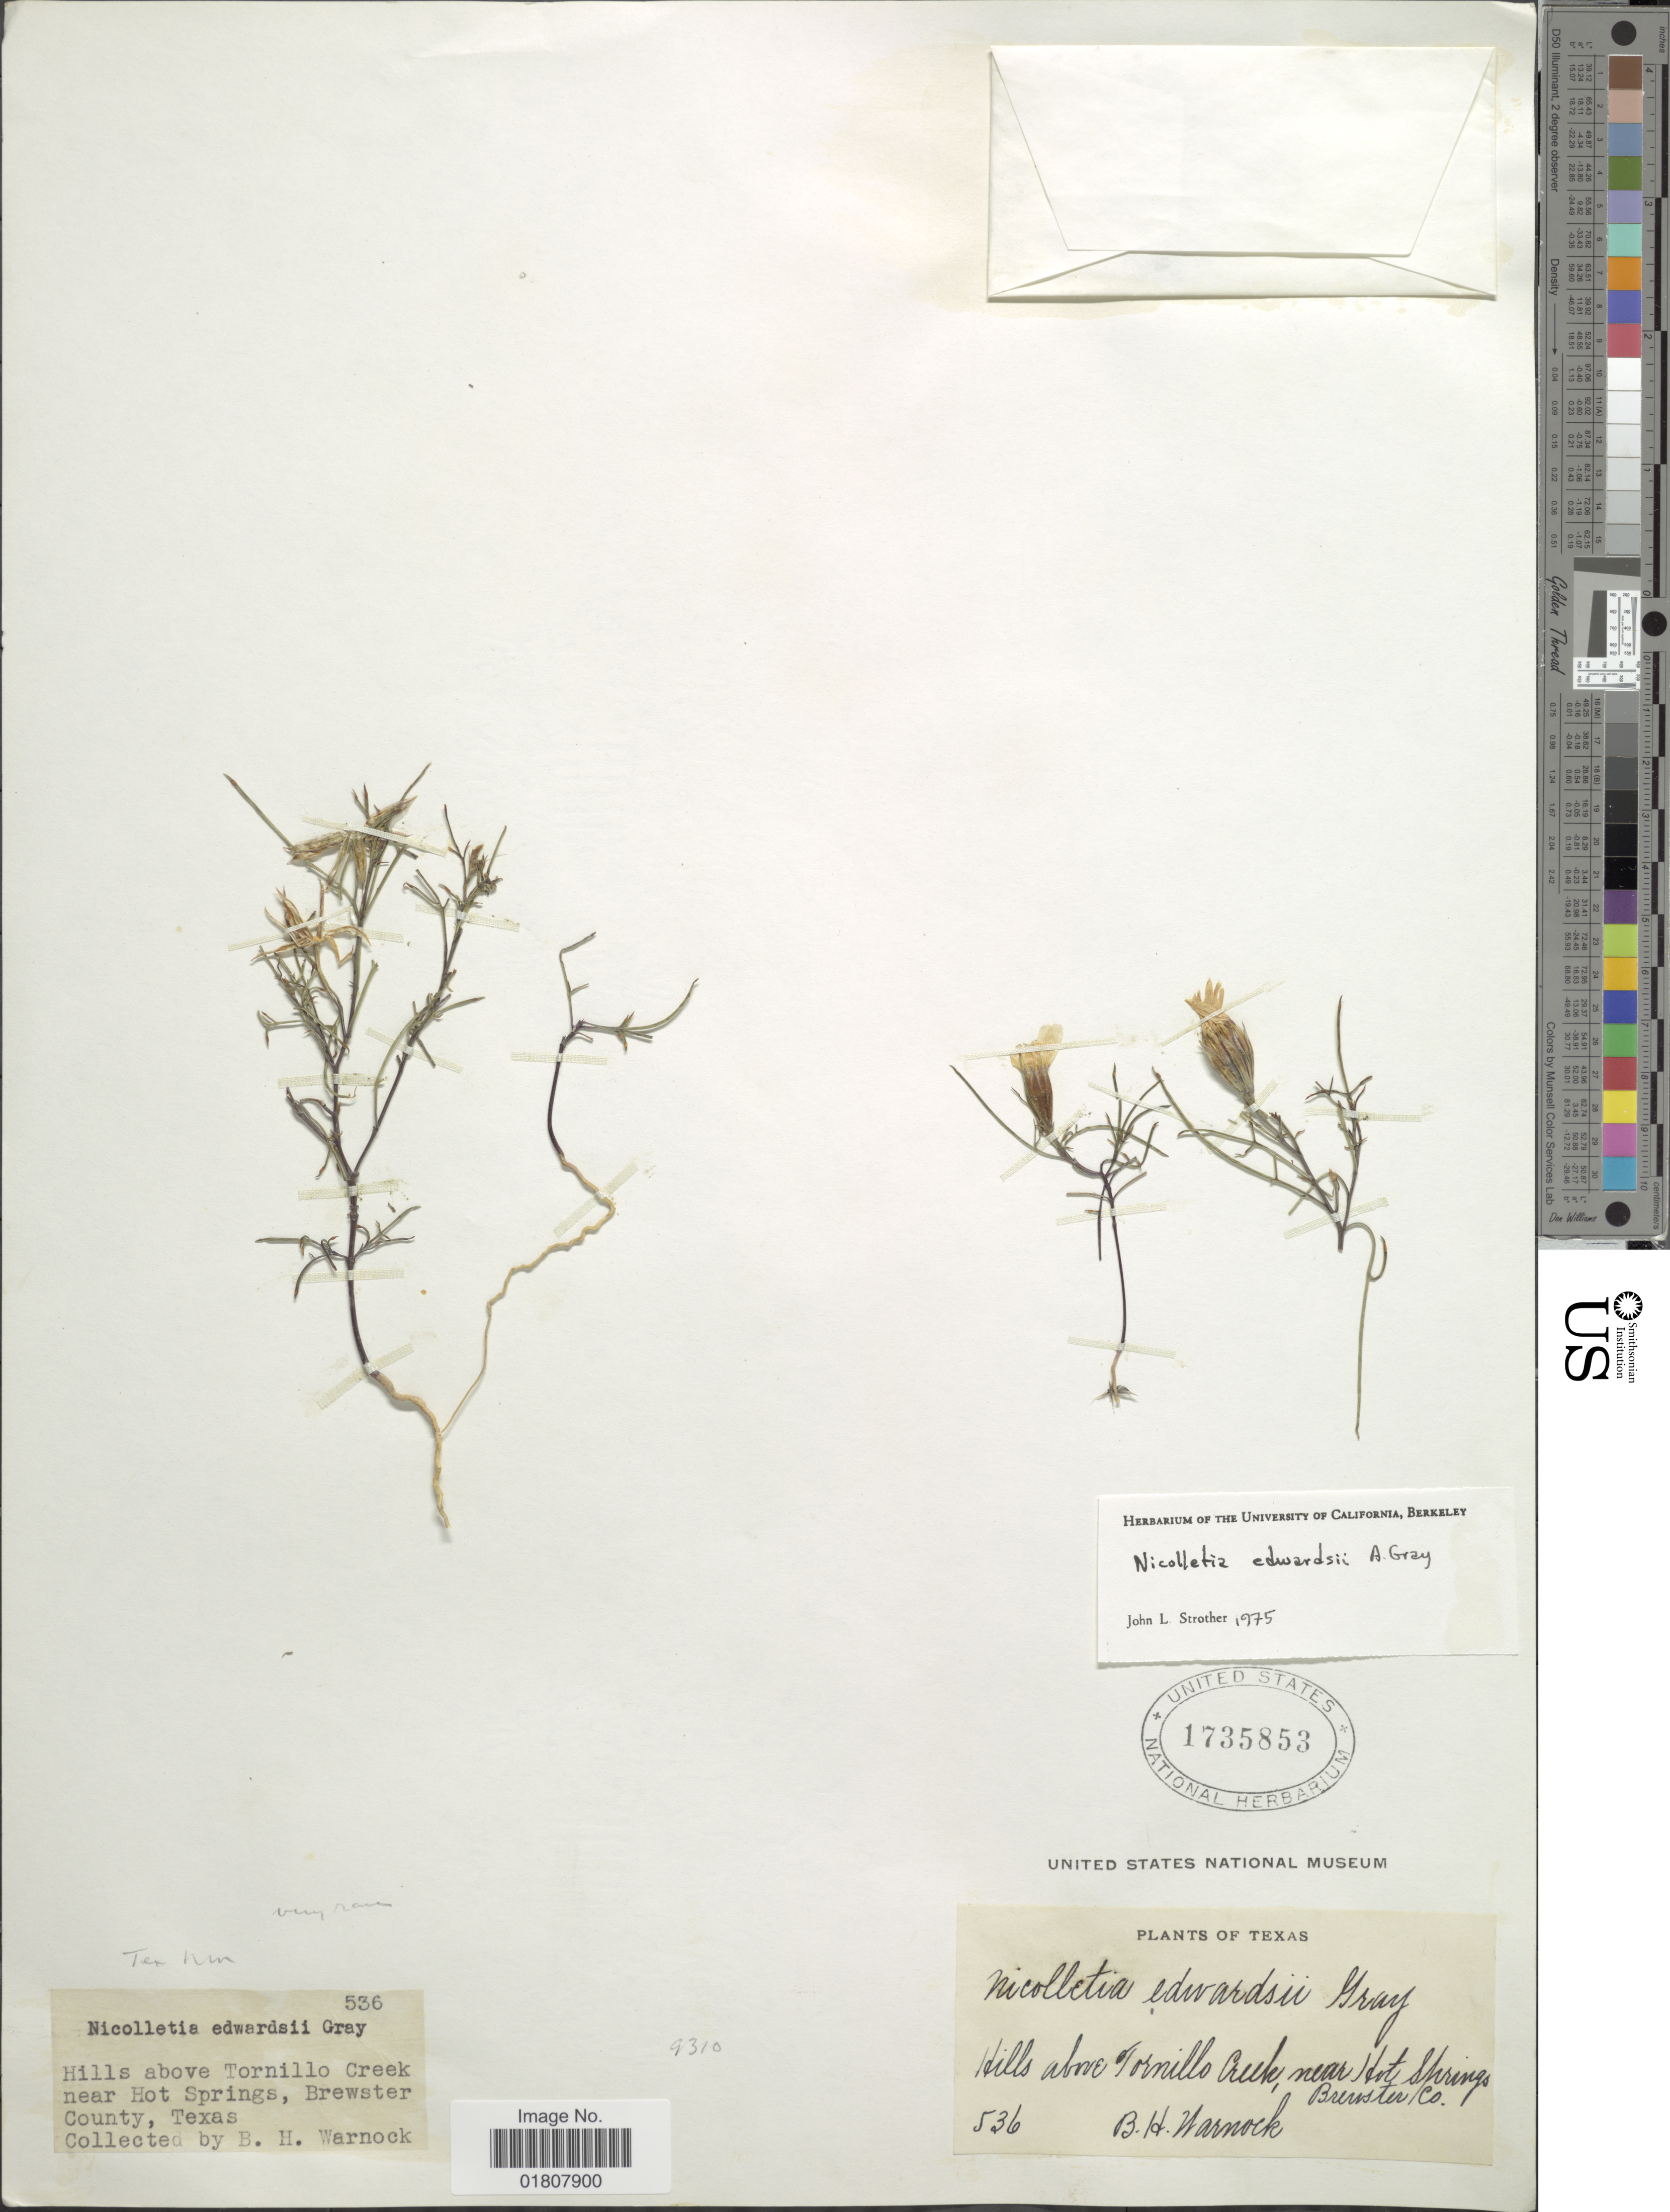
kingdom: Plantae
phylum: Tracheophyta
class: Magnoliopsida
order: Asterales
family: Asteraceae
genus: Nicolletia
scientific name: Nicolletia edwardsii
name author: A. Gray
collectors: B. H. Warnock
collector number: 536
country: United States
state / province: Texas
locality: Hills above Tornillo Creek near Hot Springs, Brewster County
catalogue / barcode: US 1735853